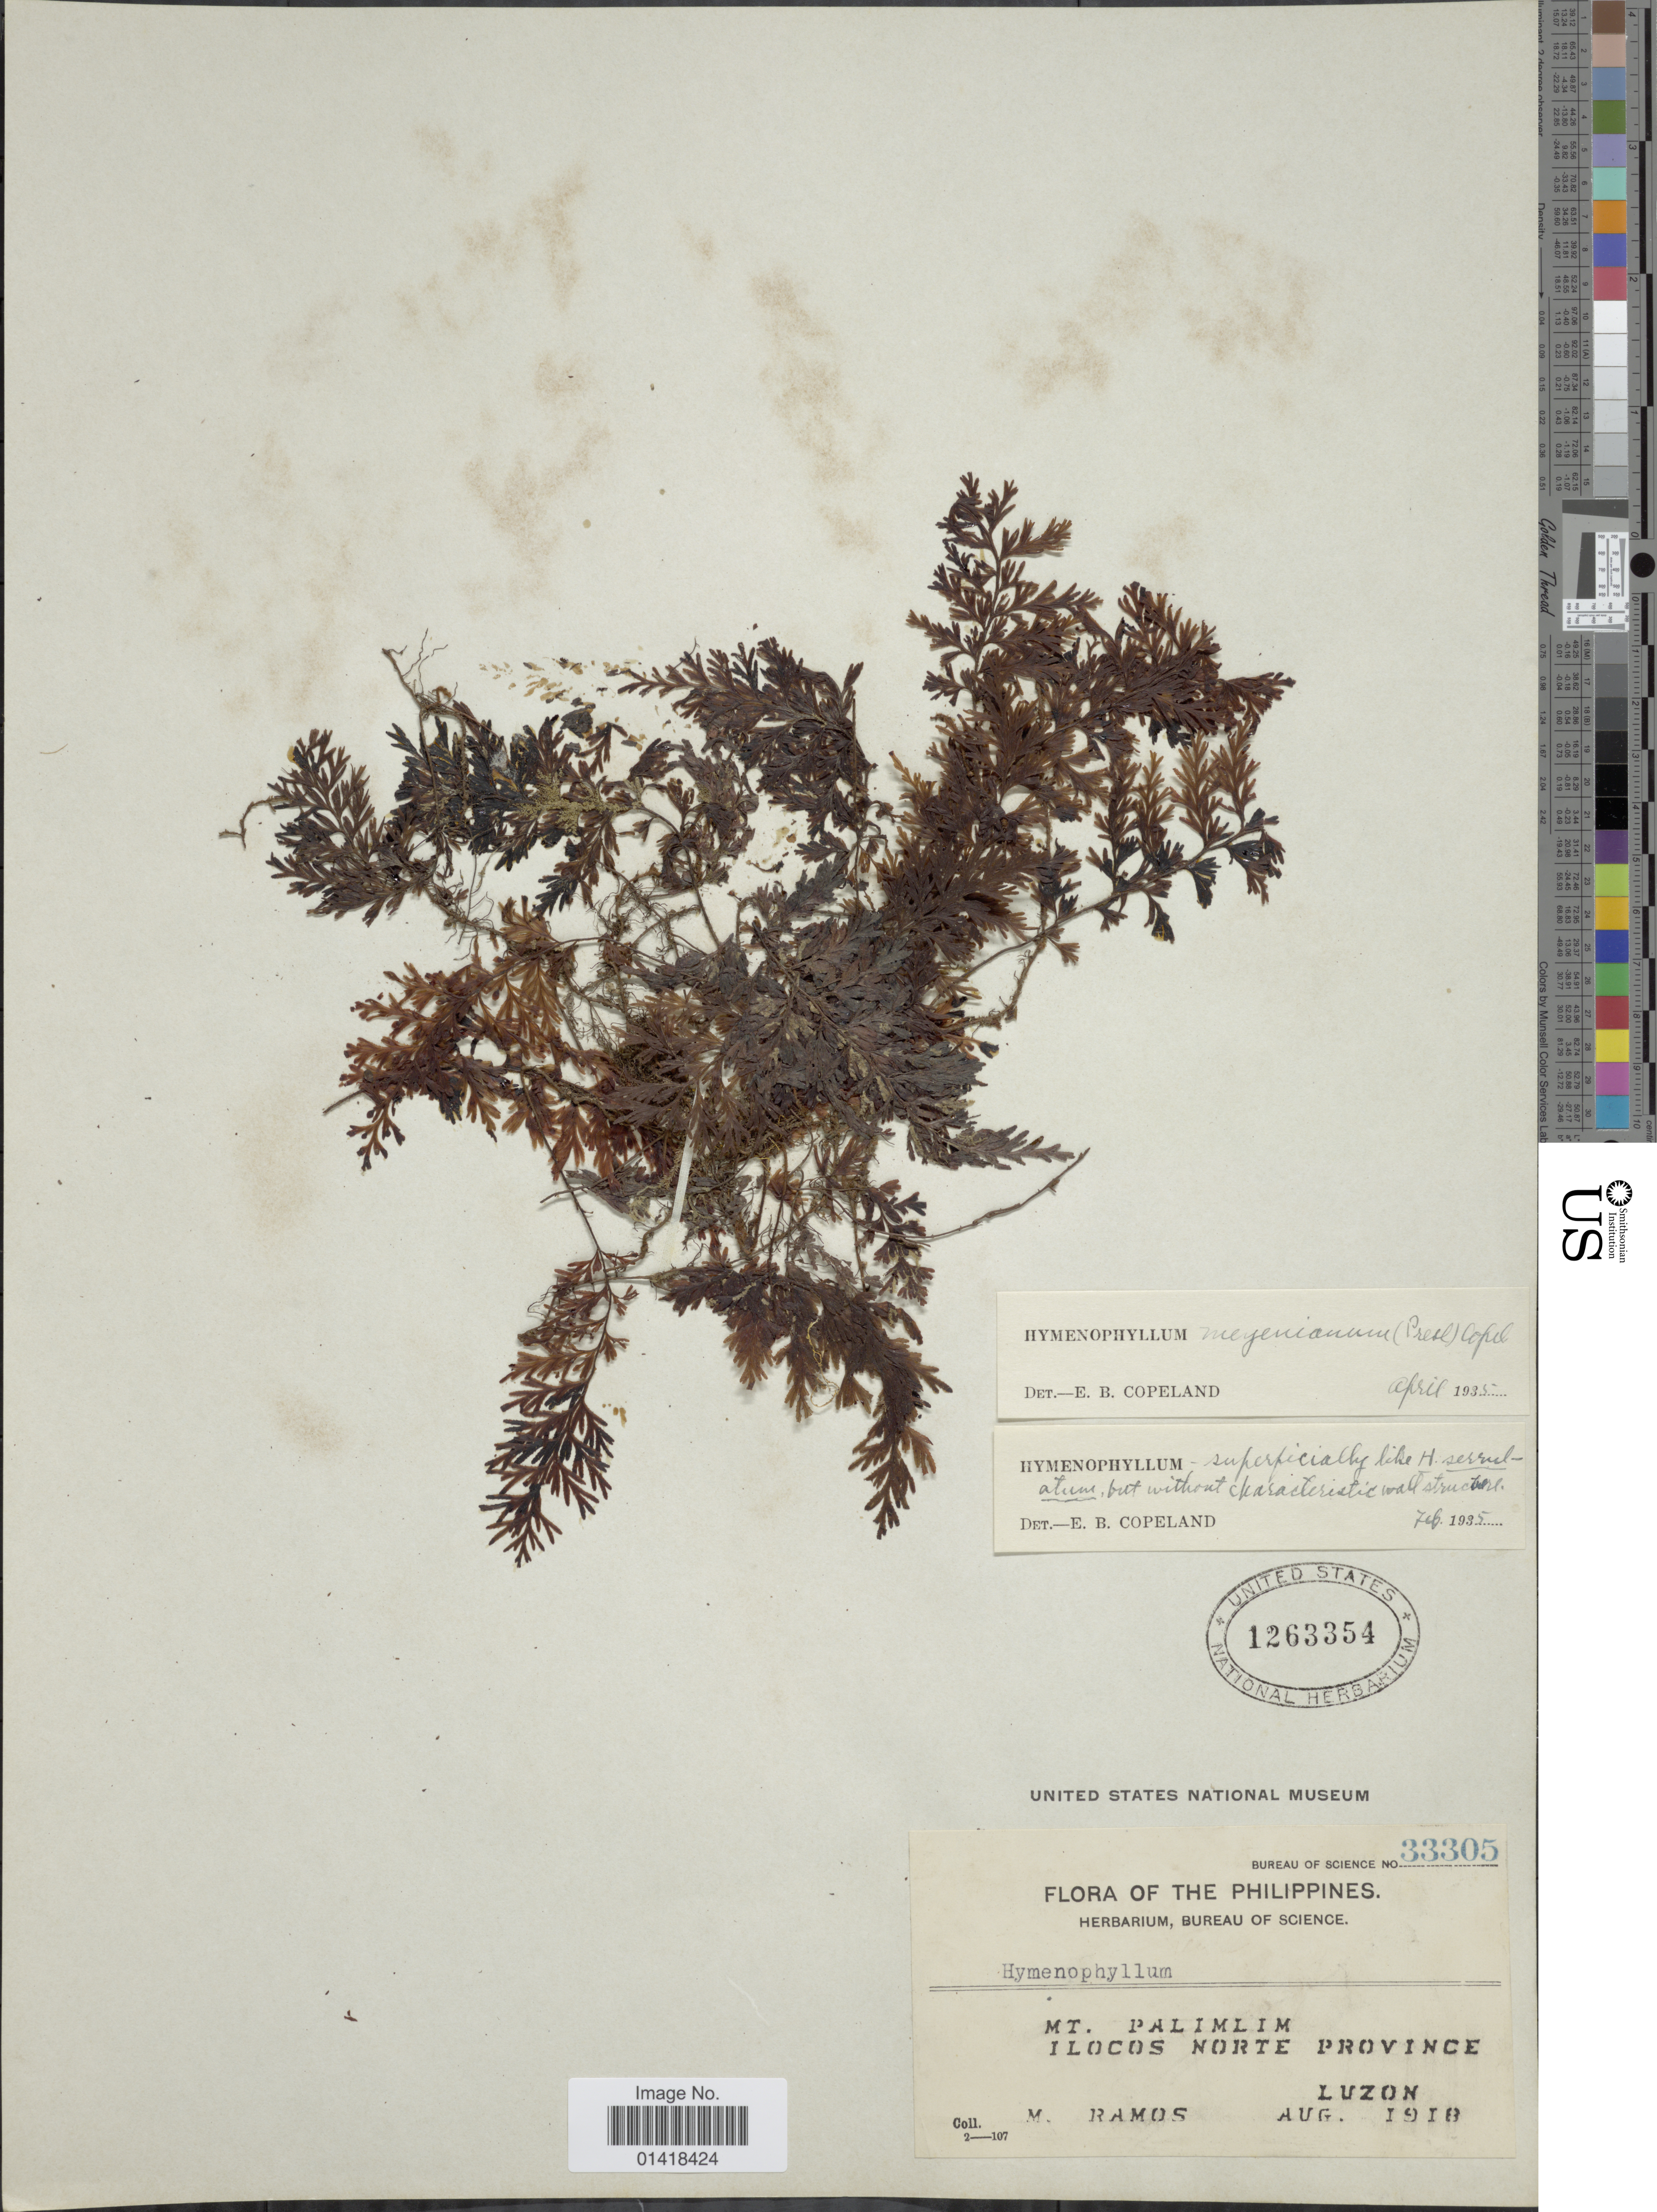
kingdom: Plantae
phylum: Tracheophyta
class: Polypodiopsida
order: Hymenophyllales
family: Hymenophyllaceae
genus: Hymenophyllum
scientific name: Hymenophyllum meyenianum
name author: (C. Presl) Copel.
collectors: M. Ramos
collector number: Bureau of Science 33305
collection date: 1918-08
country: Philippines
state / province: Ilocos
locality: The Philippines. Mt. Palimlim. Ilocos Norte Province. Luzon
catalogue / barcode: US 1263354